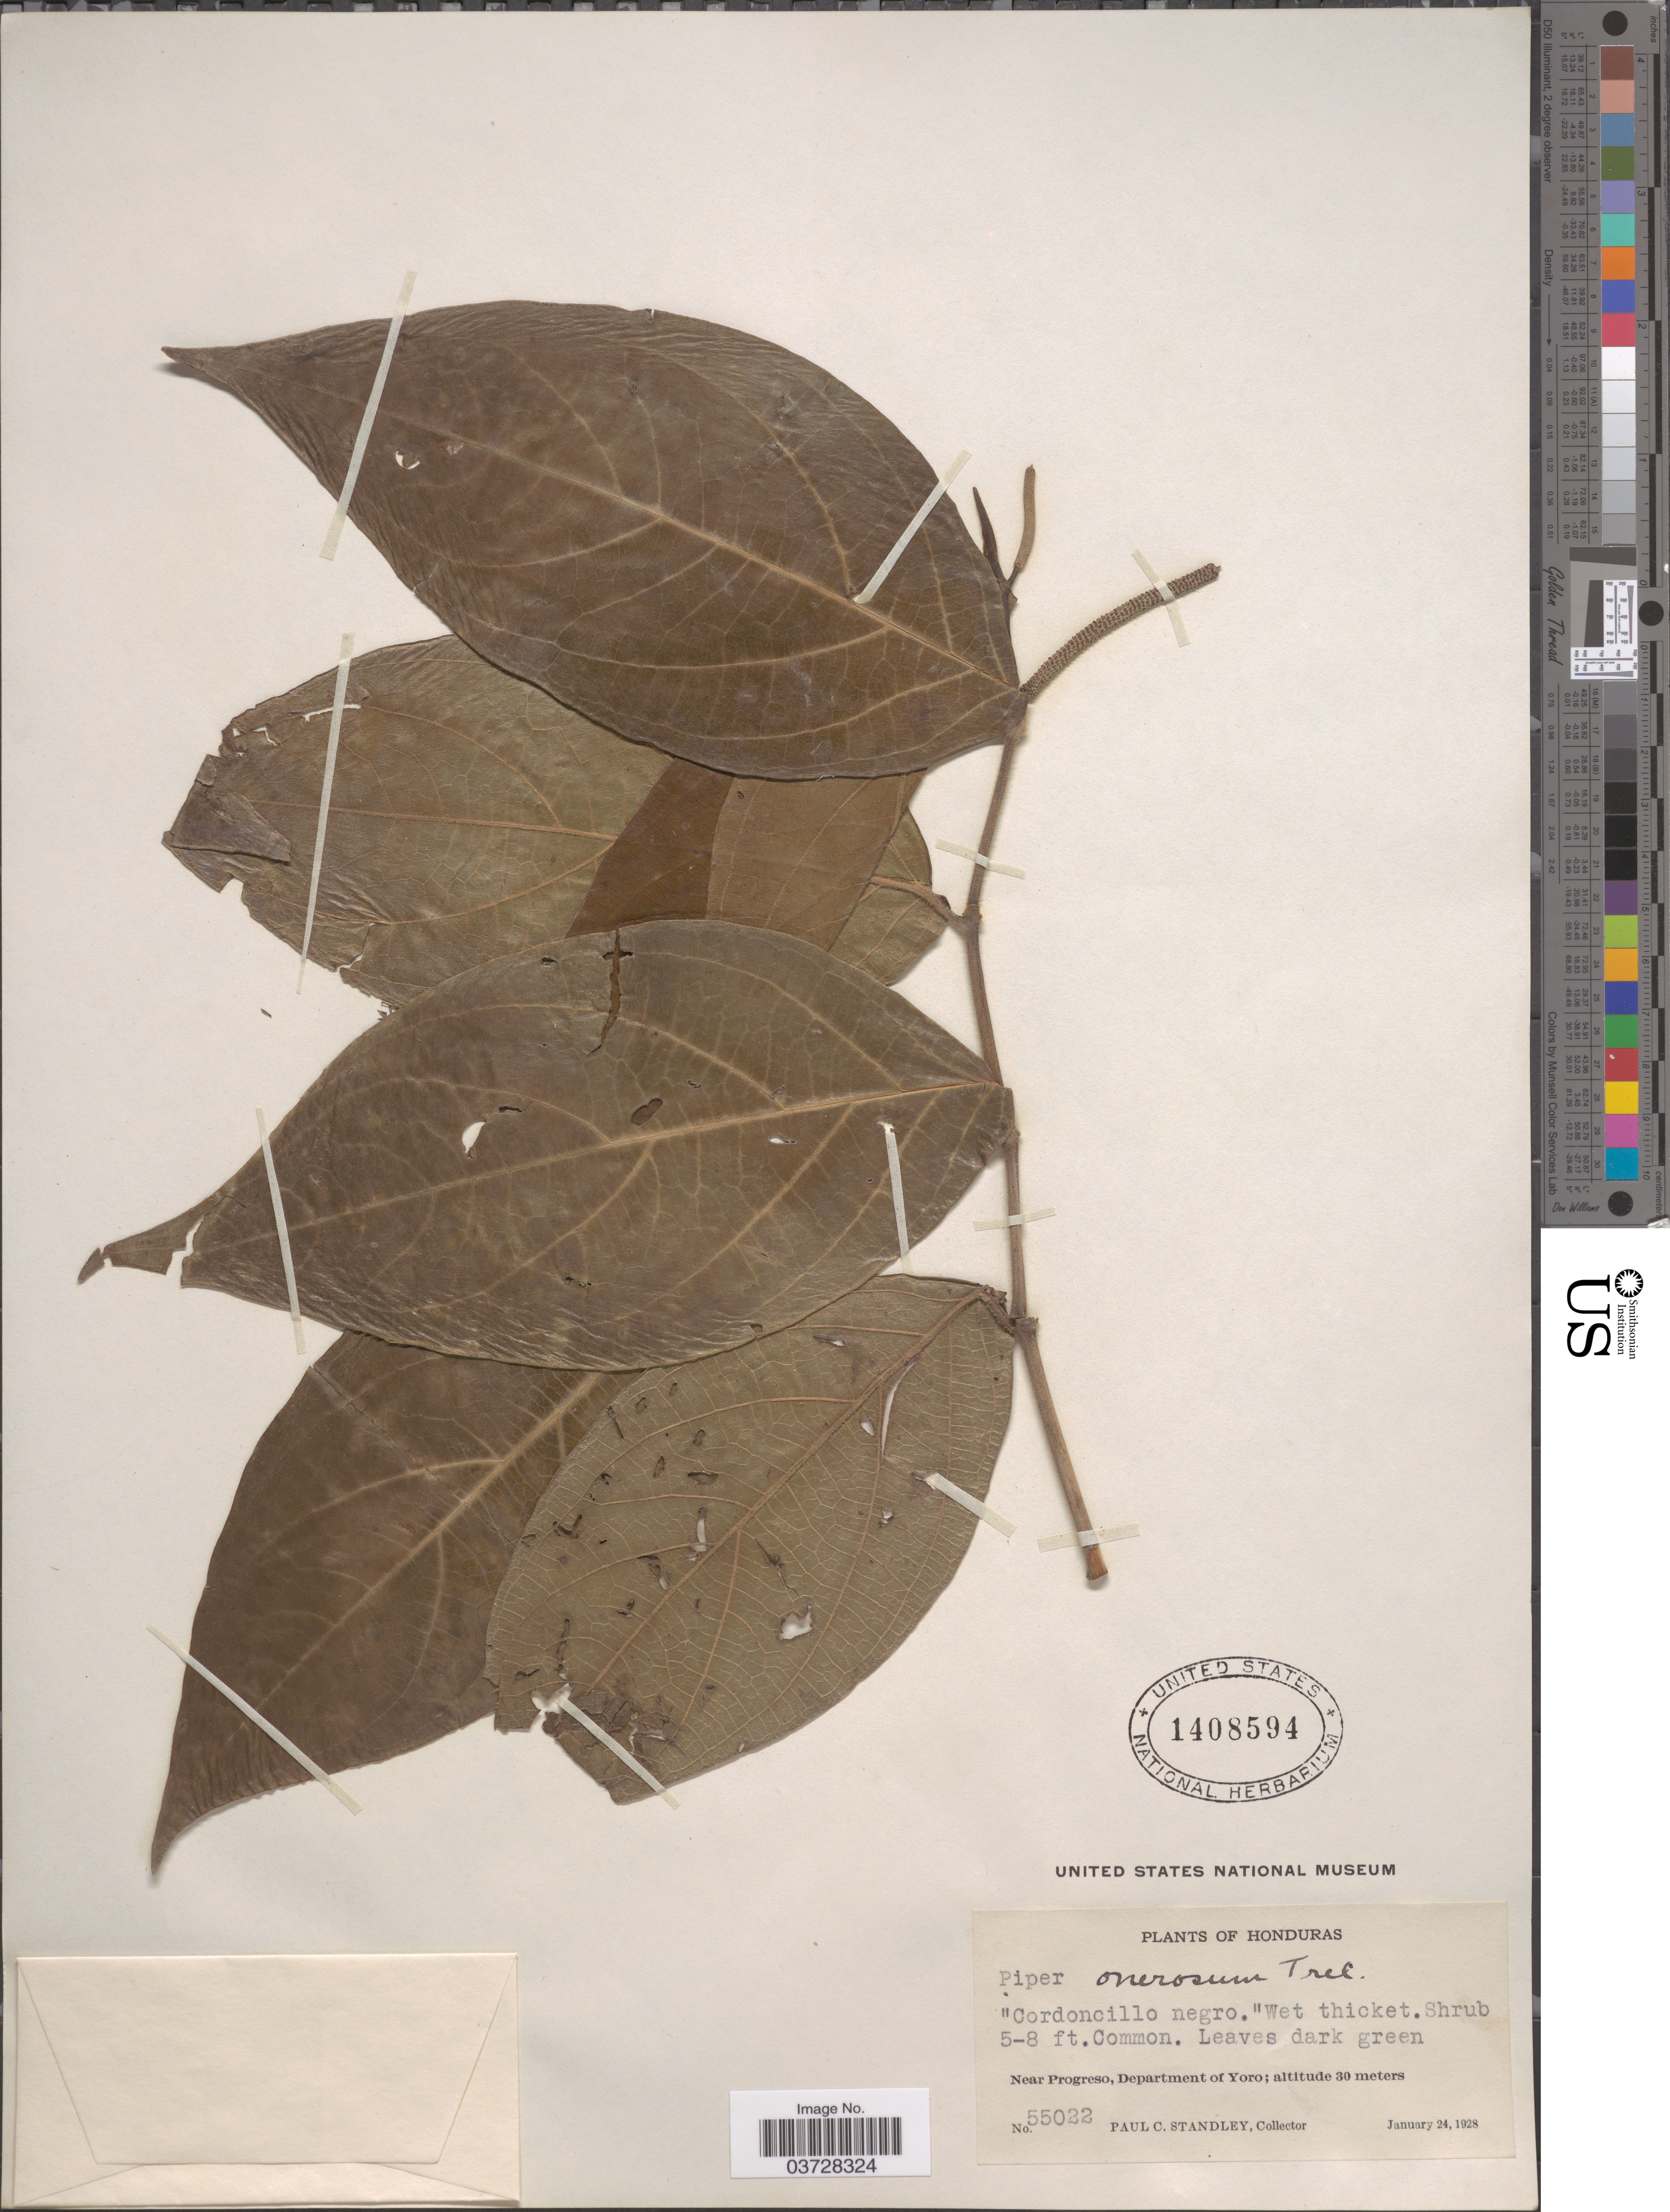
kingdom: Plantae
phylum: Tracheophyta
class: Magnoliopsida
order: Piperales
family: Piperaceae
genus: Piper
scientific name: Piper onerosum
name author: Trel.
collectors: P. C. Standley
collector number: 55022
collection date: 1928-01-24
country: Honduras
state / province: Yoro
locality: Near Progreso, Department of Yoro.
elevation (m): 30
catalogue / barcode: US 1408594